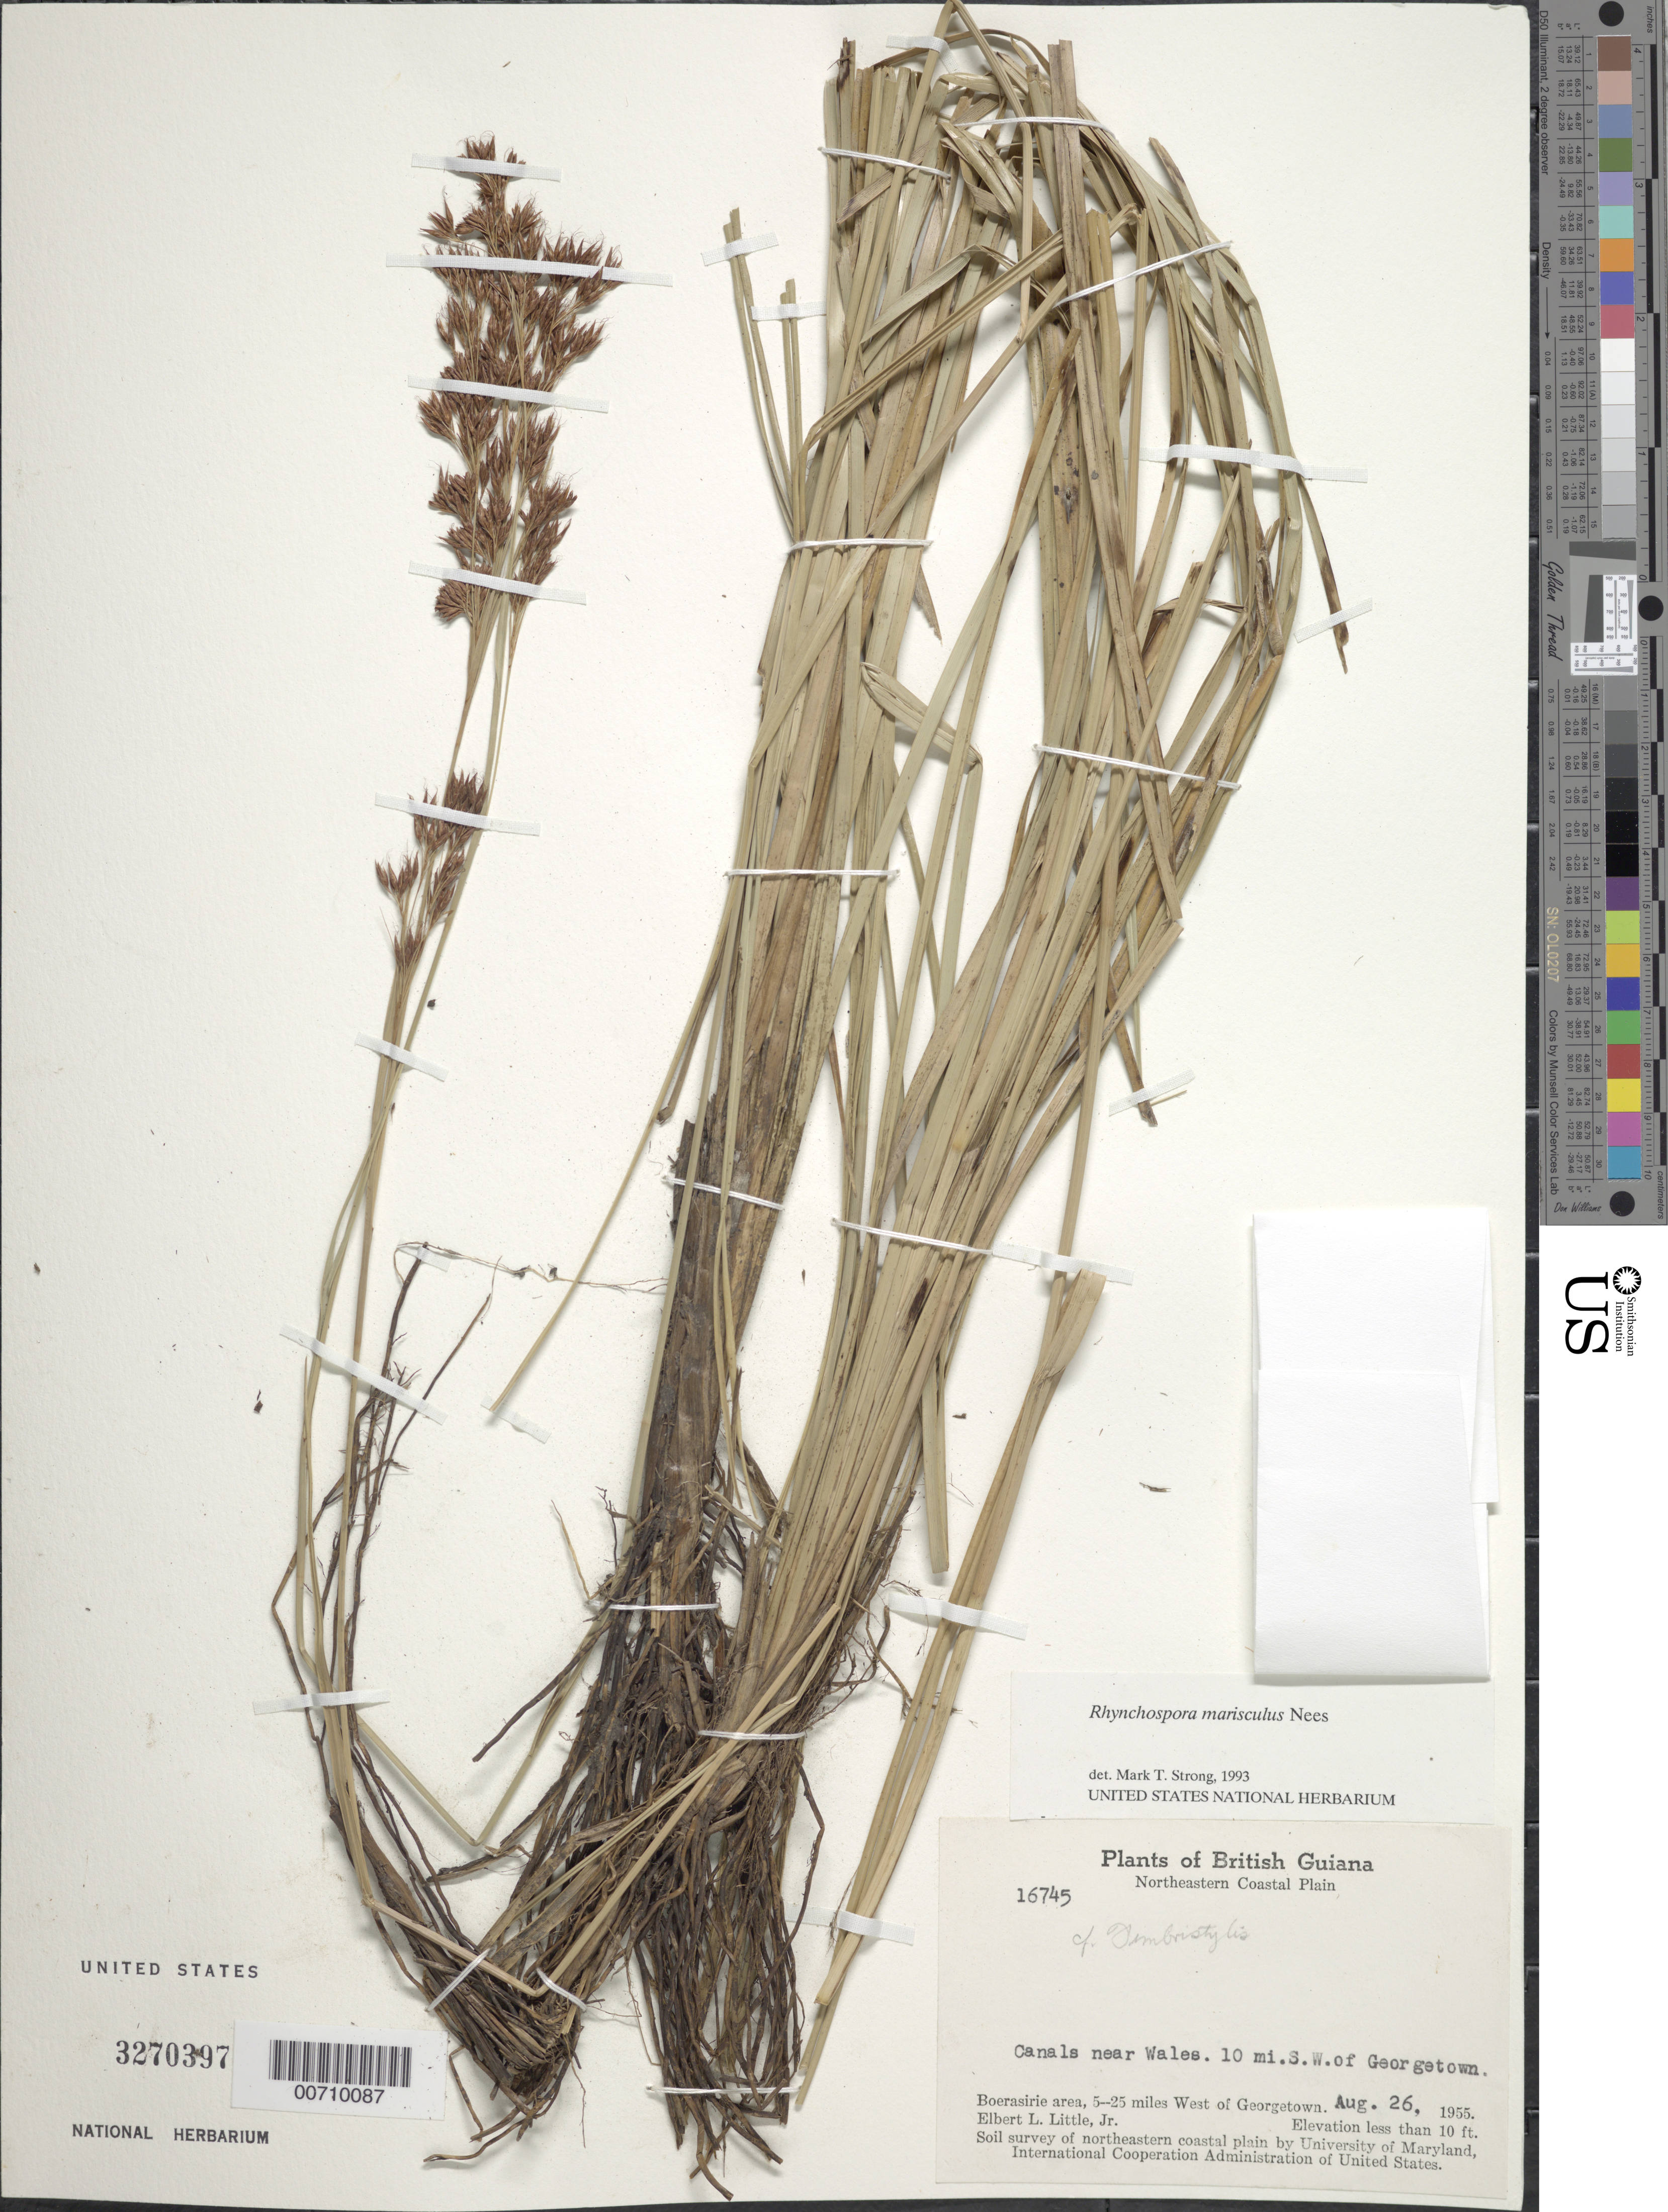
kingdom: Plantae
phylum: Tracheophyta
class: Liliopsida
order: Poales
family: Cyperaceae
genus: Rhynchospora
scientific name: Rhynchospora marisculus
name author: Lindl. & Nees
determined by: Strong, M. T., (US), Smithsonian Institution - National Museum of Natural History (UNITED STATES)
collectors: E. L. Little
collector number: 16745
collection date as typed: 26-Aug-55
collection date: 1955-08-26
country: Guyana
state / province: Essequibo Isl-W. Demerara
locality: Boerasirie area, near Wales, 10 mi. SW of Georgetown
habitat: Canals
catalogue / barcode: US 3270397